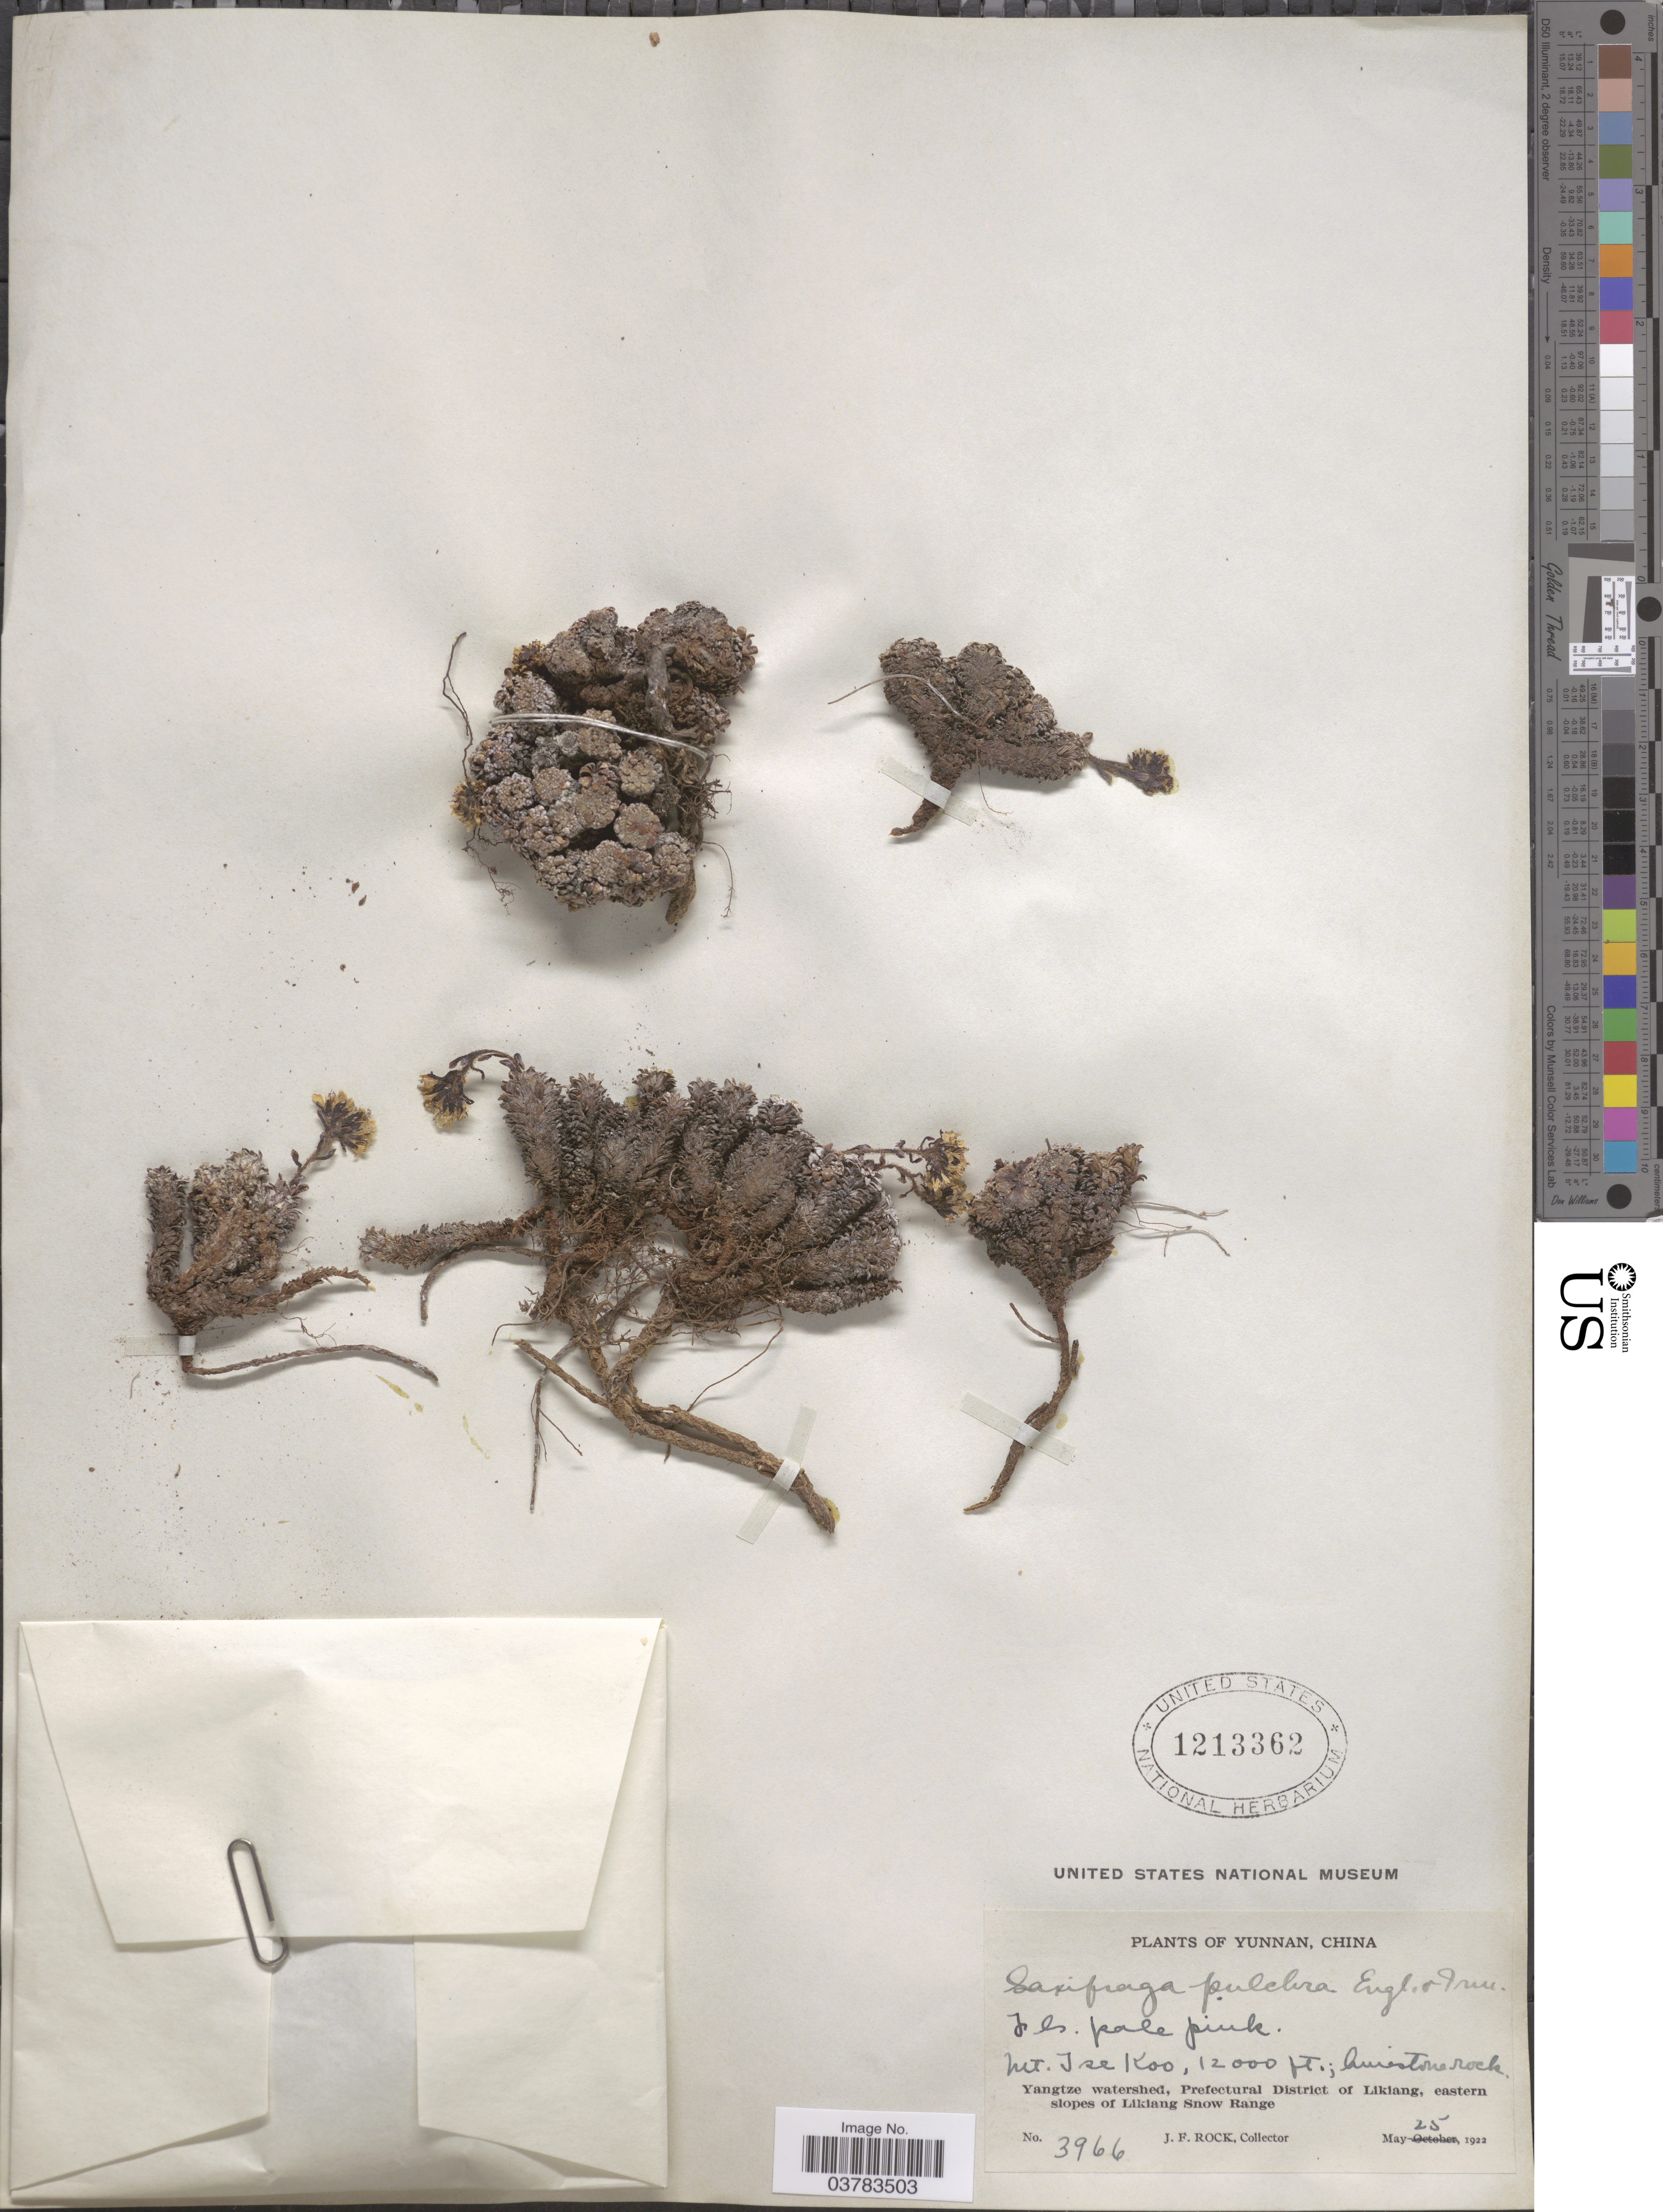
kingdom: Plantae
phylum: Tracheophyta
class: Magnoliopsida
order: Saxifragales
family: Saxifragaceae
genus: Saxifraga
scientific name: Saxifraga pulchra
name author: Engl. & Irmsch.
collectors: J. Rock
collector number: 3966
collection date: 1922-05-25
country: China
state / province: Yunnan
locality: Mt. Tse Koo. Yangtze watershed, Prefectural District of Likiang, eastern slopes of Likiang Snow Range.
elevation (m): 3658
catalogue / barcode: US 1213362